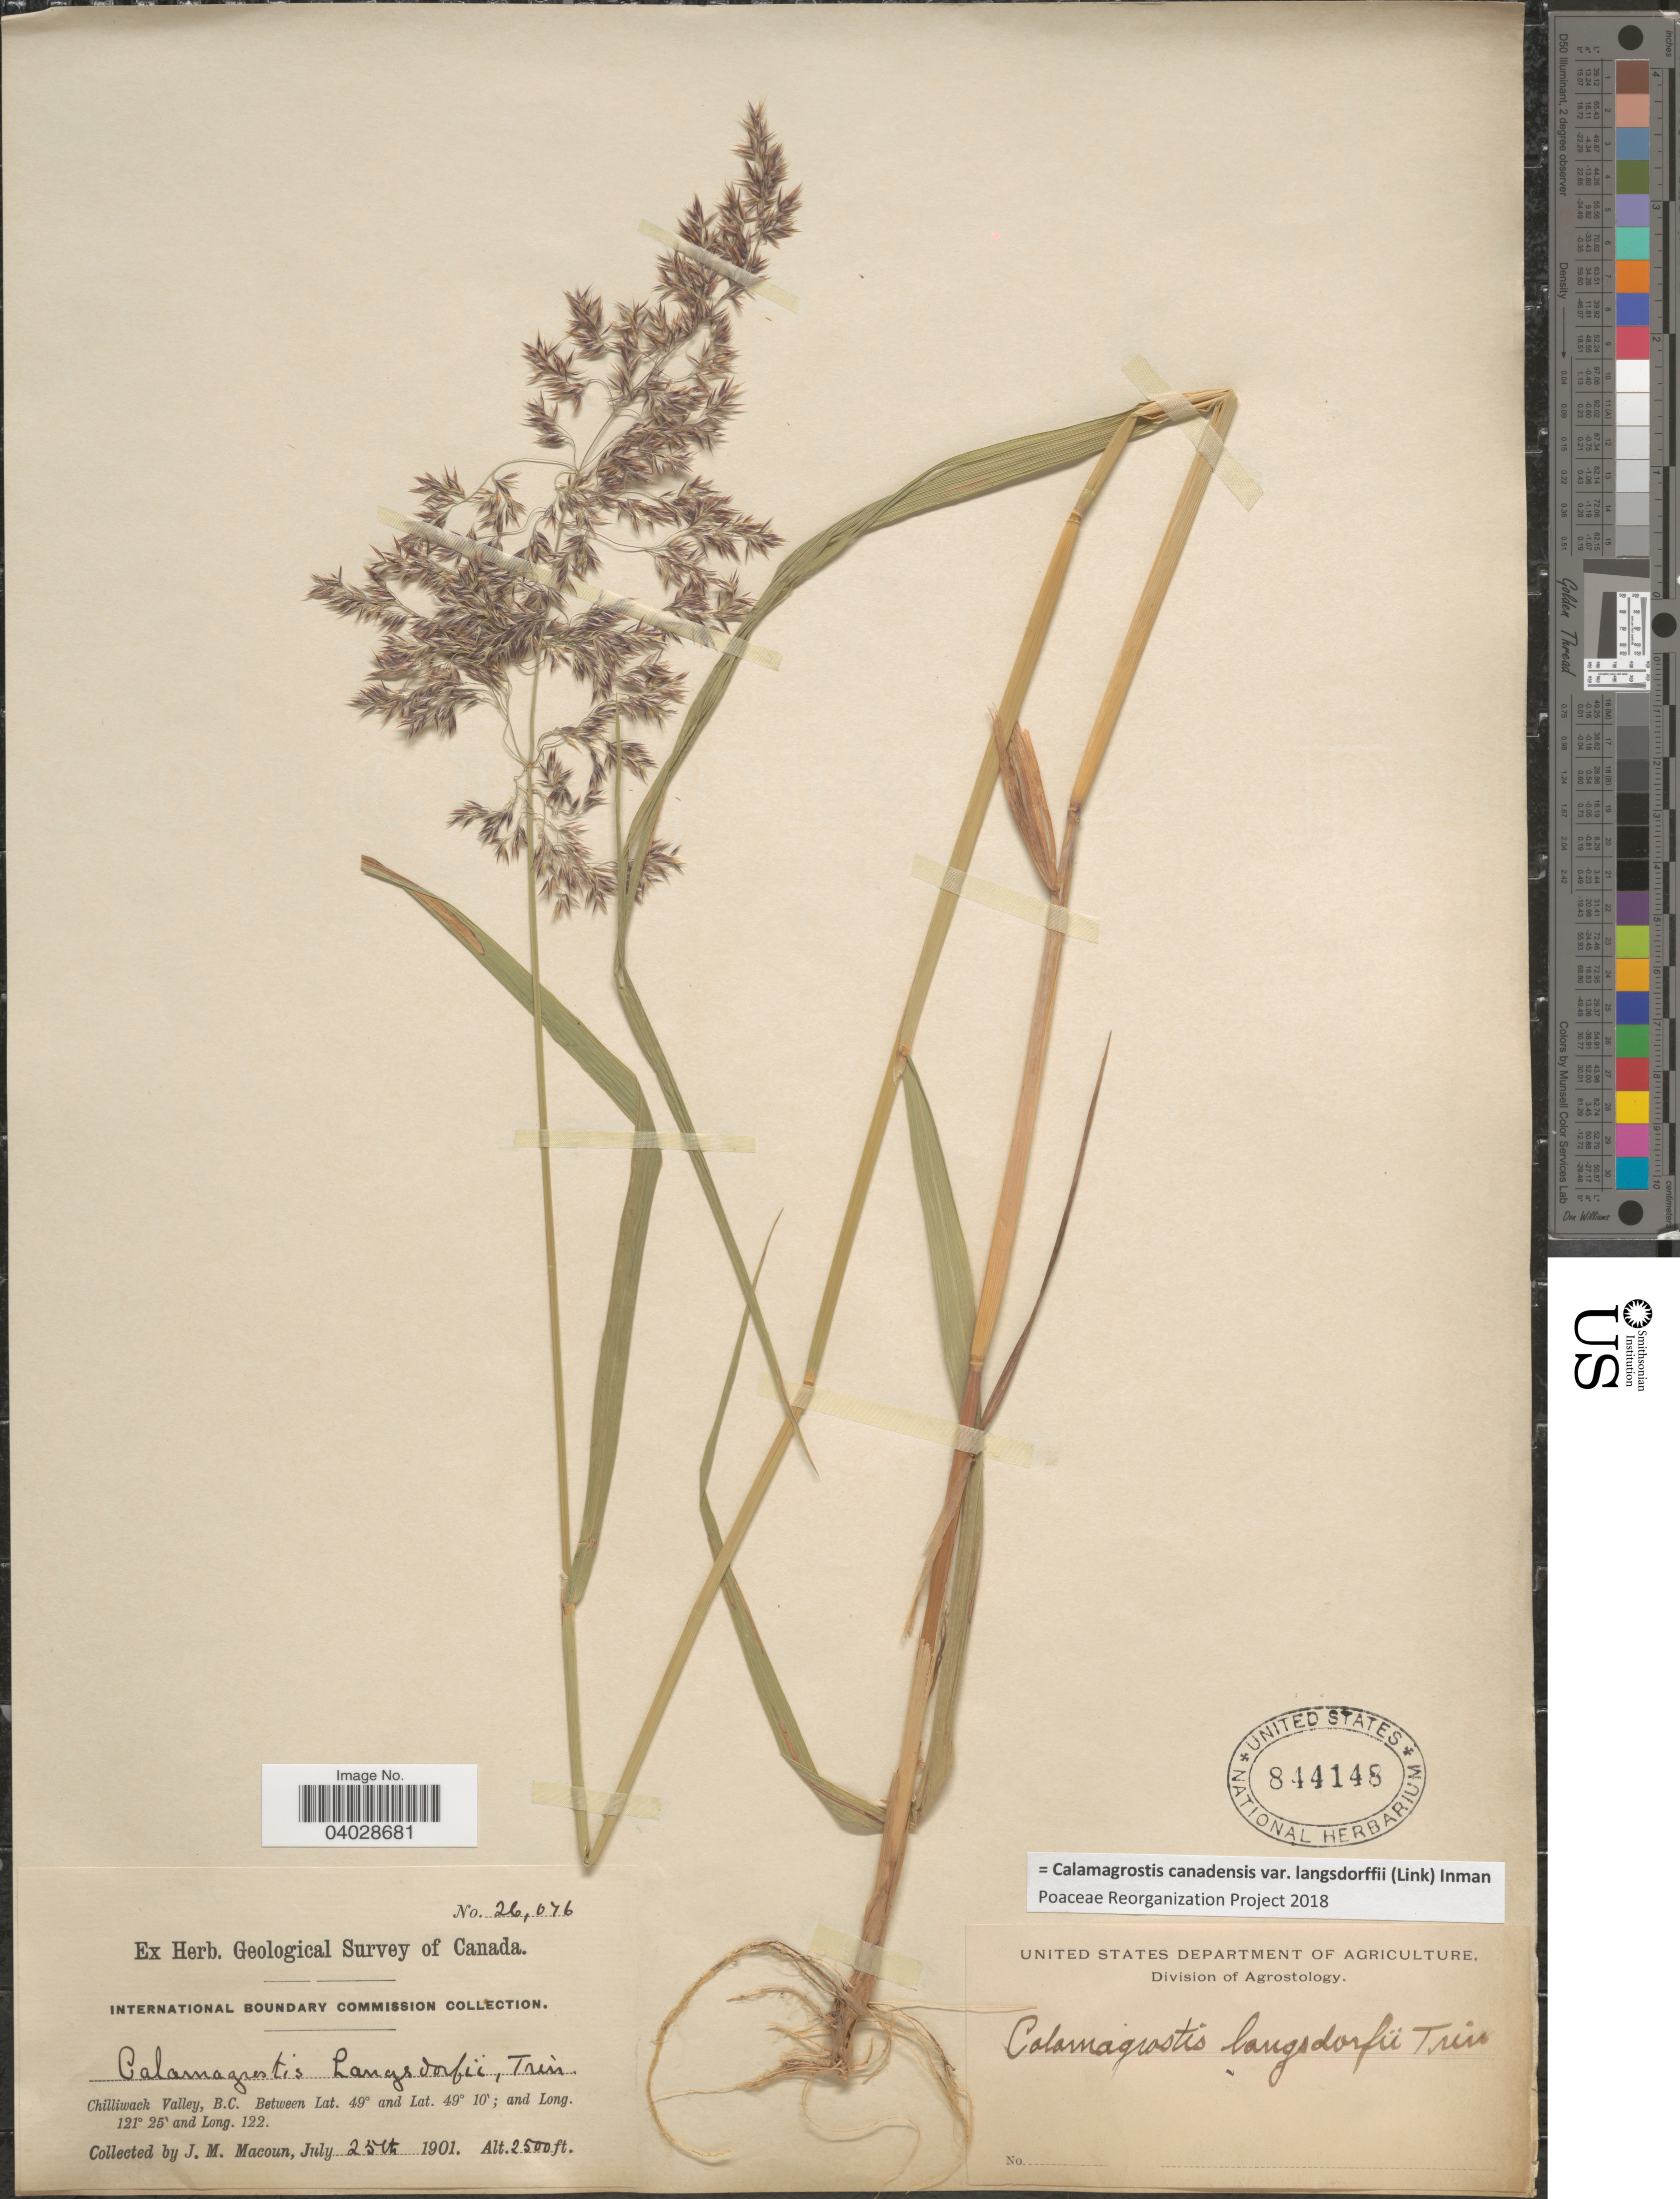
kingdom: Plantae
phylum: Tracheophyta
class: Liliopsida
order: Poales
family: Poaceae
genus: Calamagrostis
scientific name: Calamagrostis canadensis var. langsdorffii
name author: (Link) Inman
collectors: J. M. Macoun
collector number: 26076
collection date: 1901-07-25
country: Canada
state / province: British Columbia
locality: Chilliwack Valley.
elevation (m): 762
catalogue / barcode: US 844148